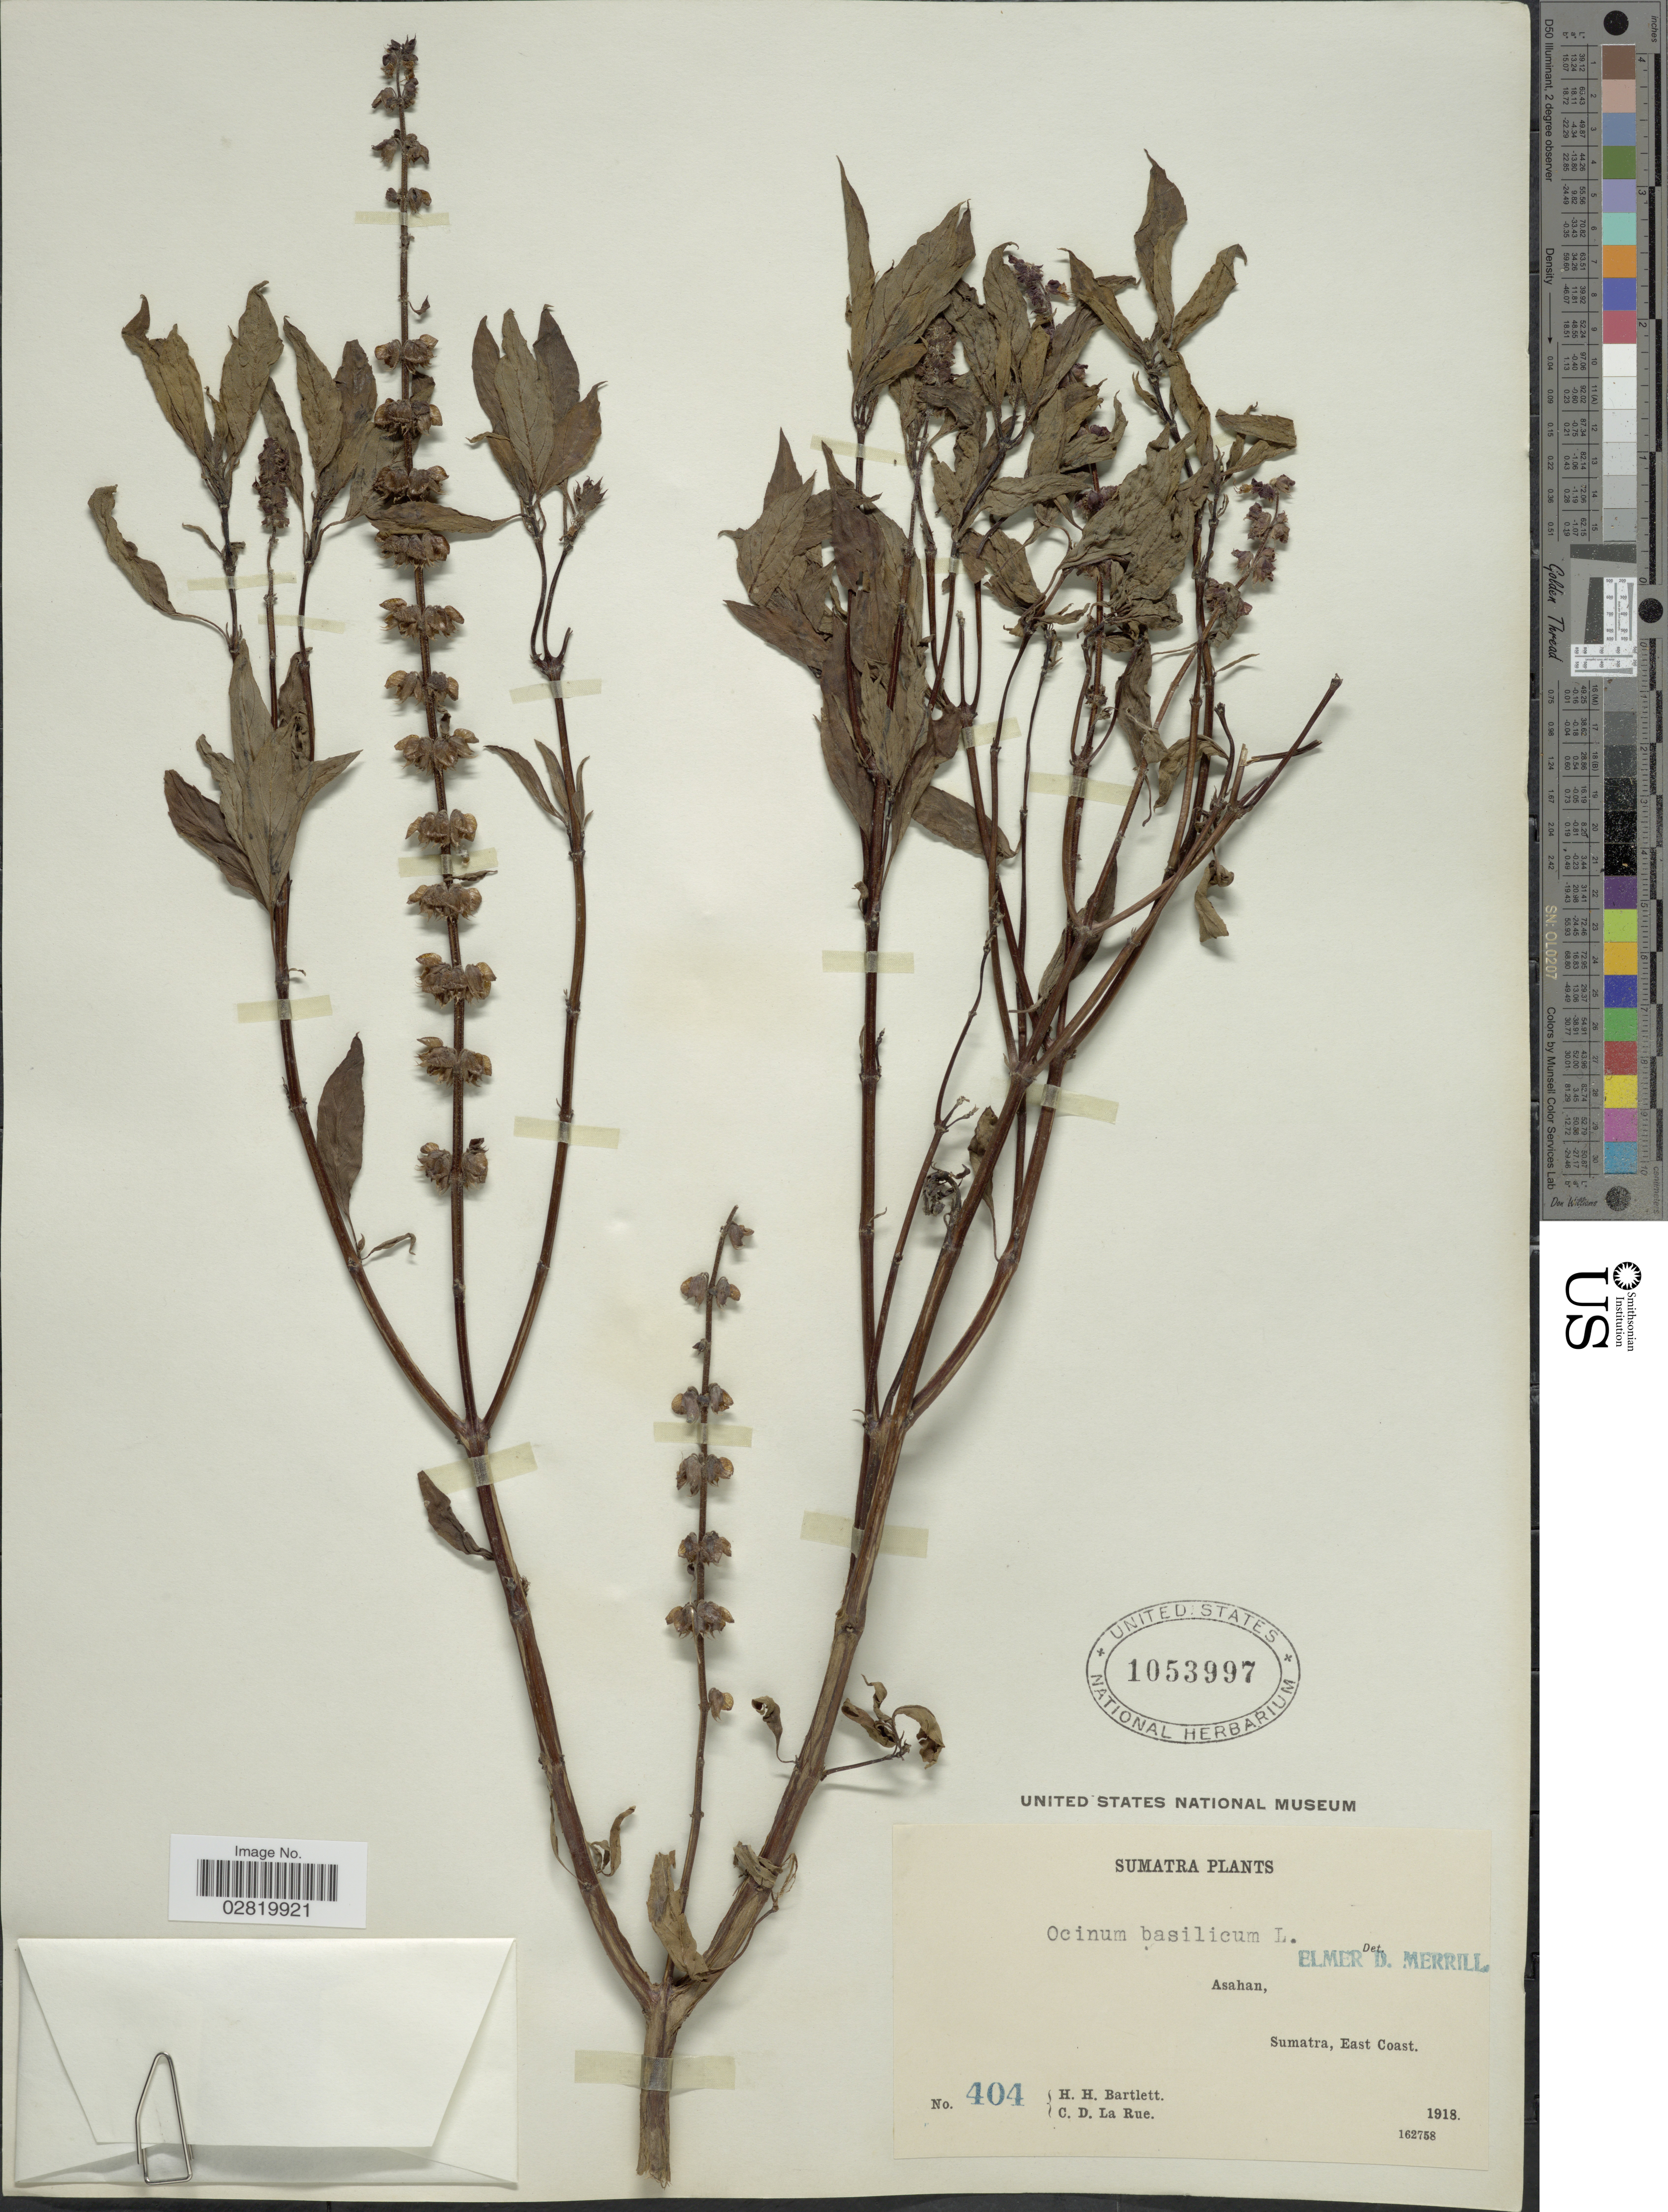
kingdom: Plantae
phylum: Tracheophyta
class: Magnoliopsida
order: Lamiales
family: Lamiaceae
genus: Ocimum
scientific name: Ocimum basilicum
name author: L.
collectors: H. H. Bartlett & C. La Rue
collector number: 404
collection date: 1918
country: Indonesia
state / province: Sumatra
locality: Asahan, Sumatra, East Coast.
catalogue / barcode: US 1053997